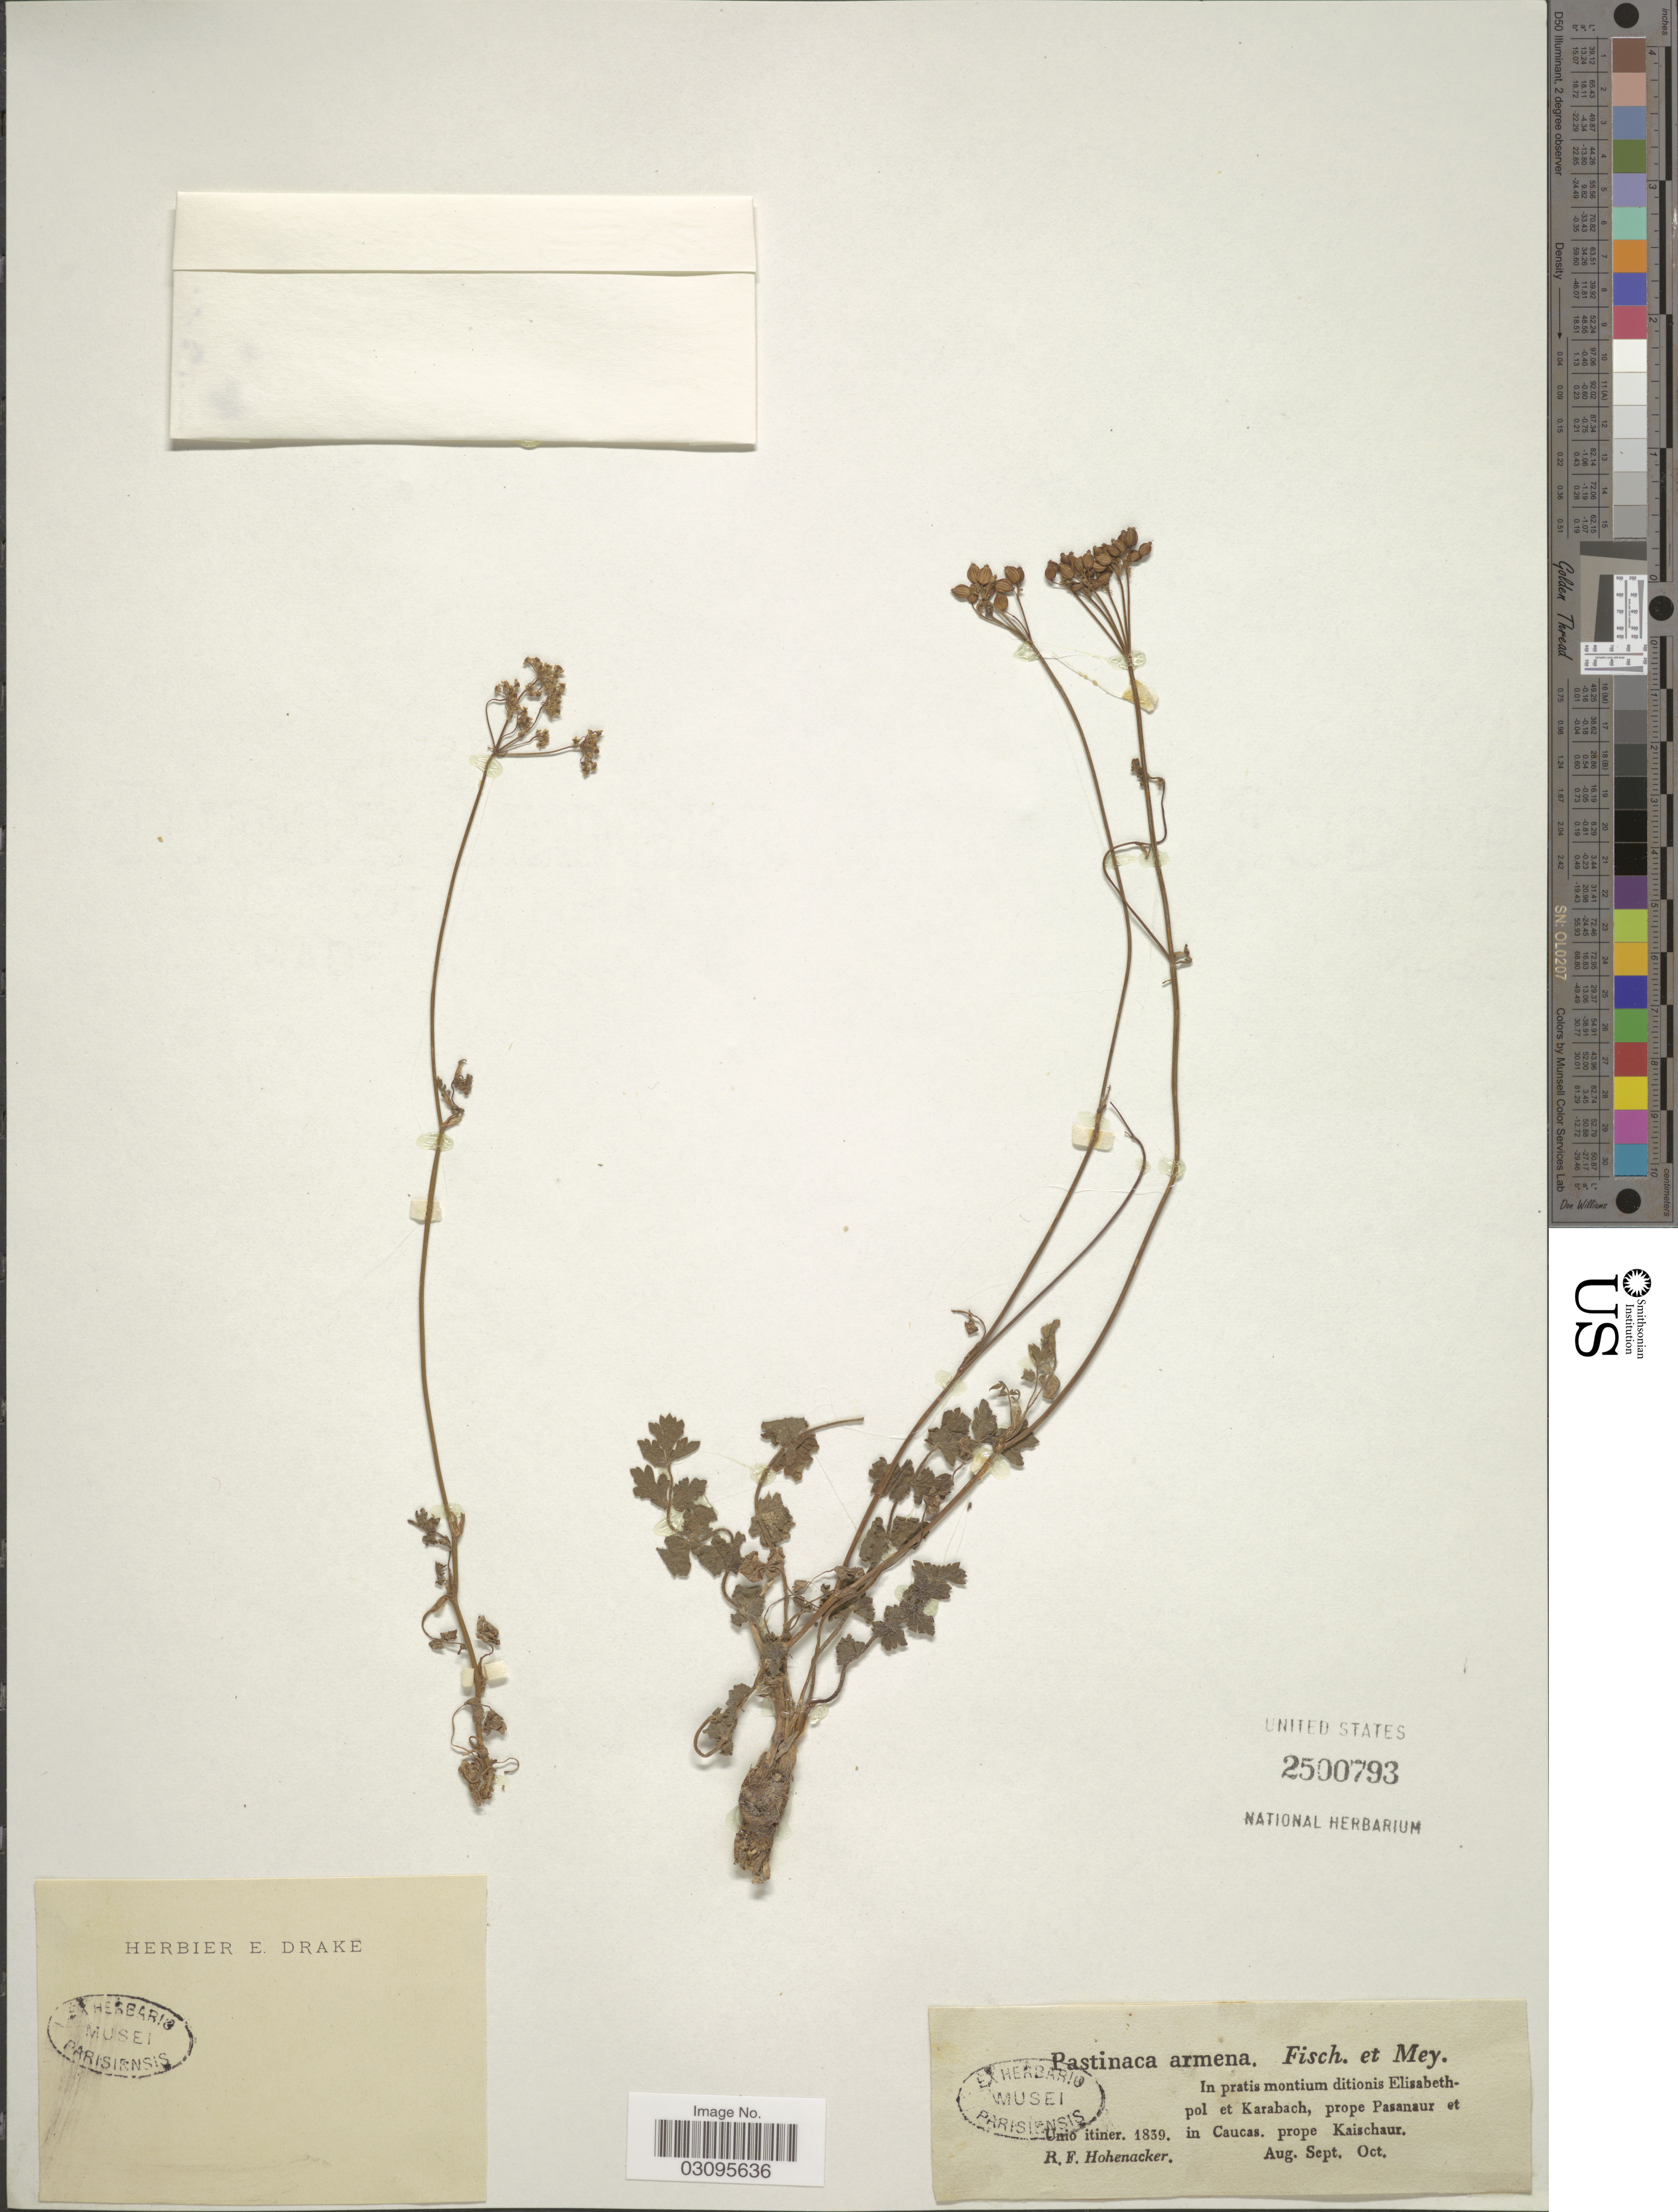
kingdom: Plantae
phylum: Tracheophyta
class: Magnoliopsida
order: Apiales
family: Apiaceae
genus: Pastinaca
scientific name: Pastinaca armena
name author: Fisch. & C.A. Mey.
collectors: R. F. Hohenacker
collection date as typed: Unio itiner 1839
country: Azerbaijan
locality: In pratis montium ditionis Elisabethpol et Karabach, prope Pasanaur et in Caucasus, prope Kaischaur.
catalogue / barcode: US 2500793